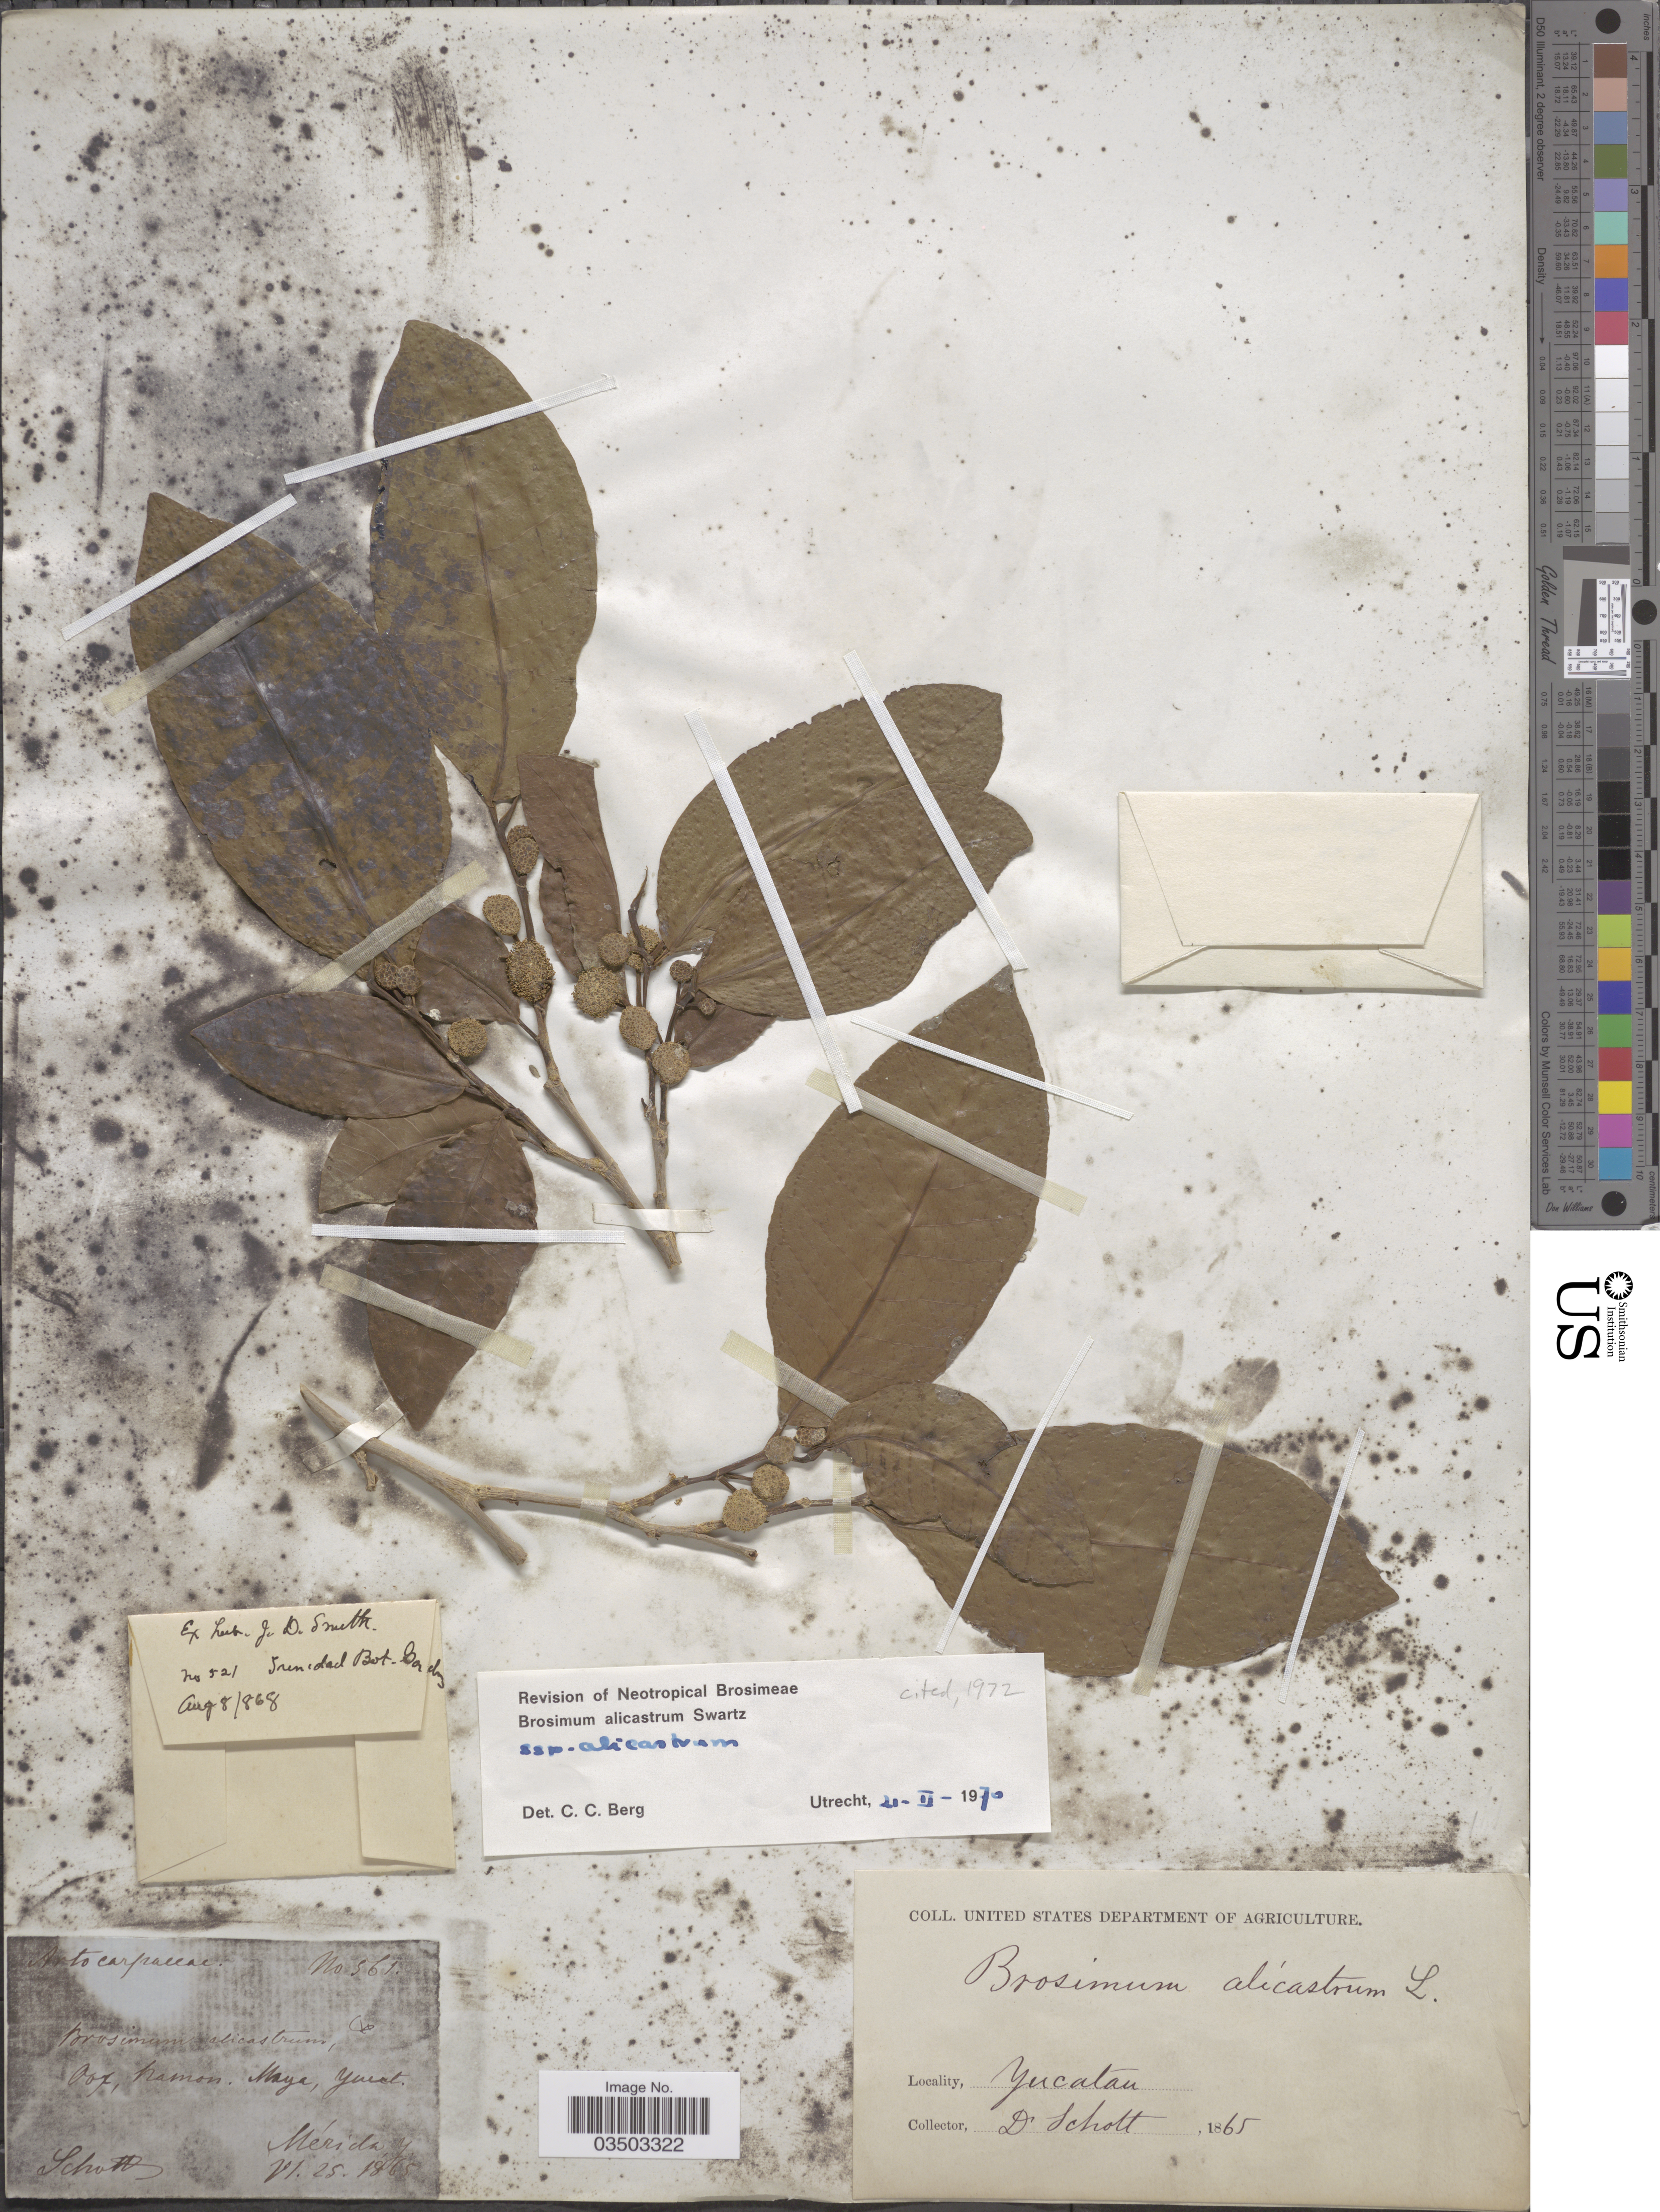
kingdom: Plantae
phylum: Tracheophyta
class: Magnoliopsida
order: Rosales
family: Moraceae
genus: Brosimum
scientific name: Brosimum alicastrum subsp. alicastrum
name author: Sw.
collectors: Schott, --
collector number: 561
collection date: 1865-06-25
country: Mexico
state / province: Yucatán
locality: Merida.